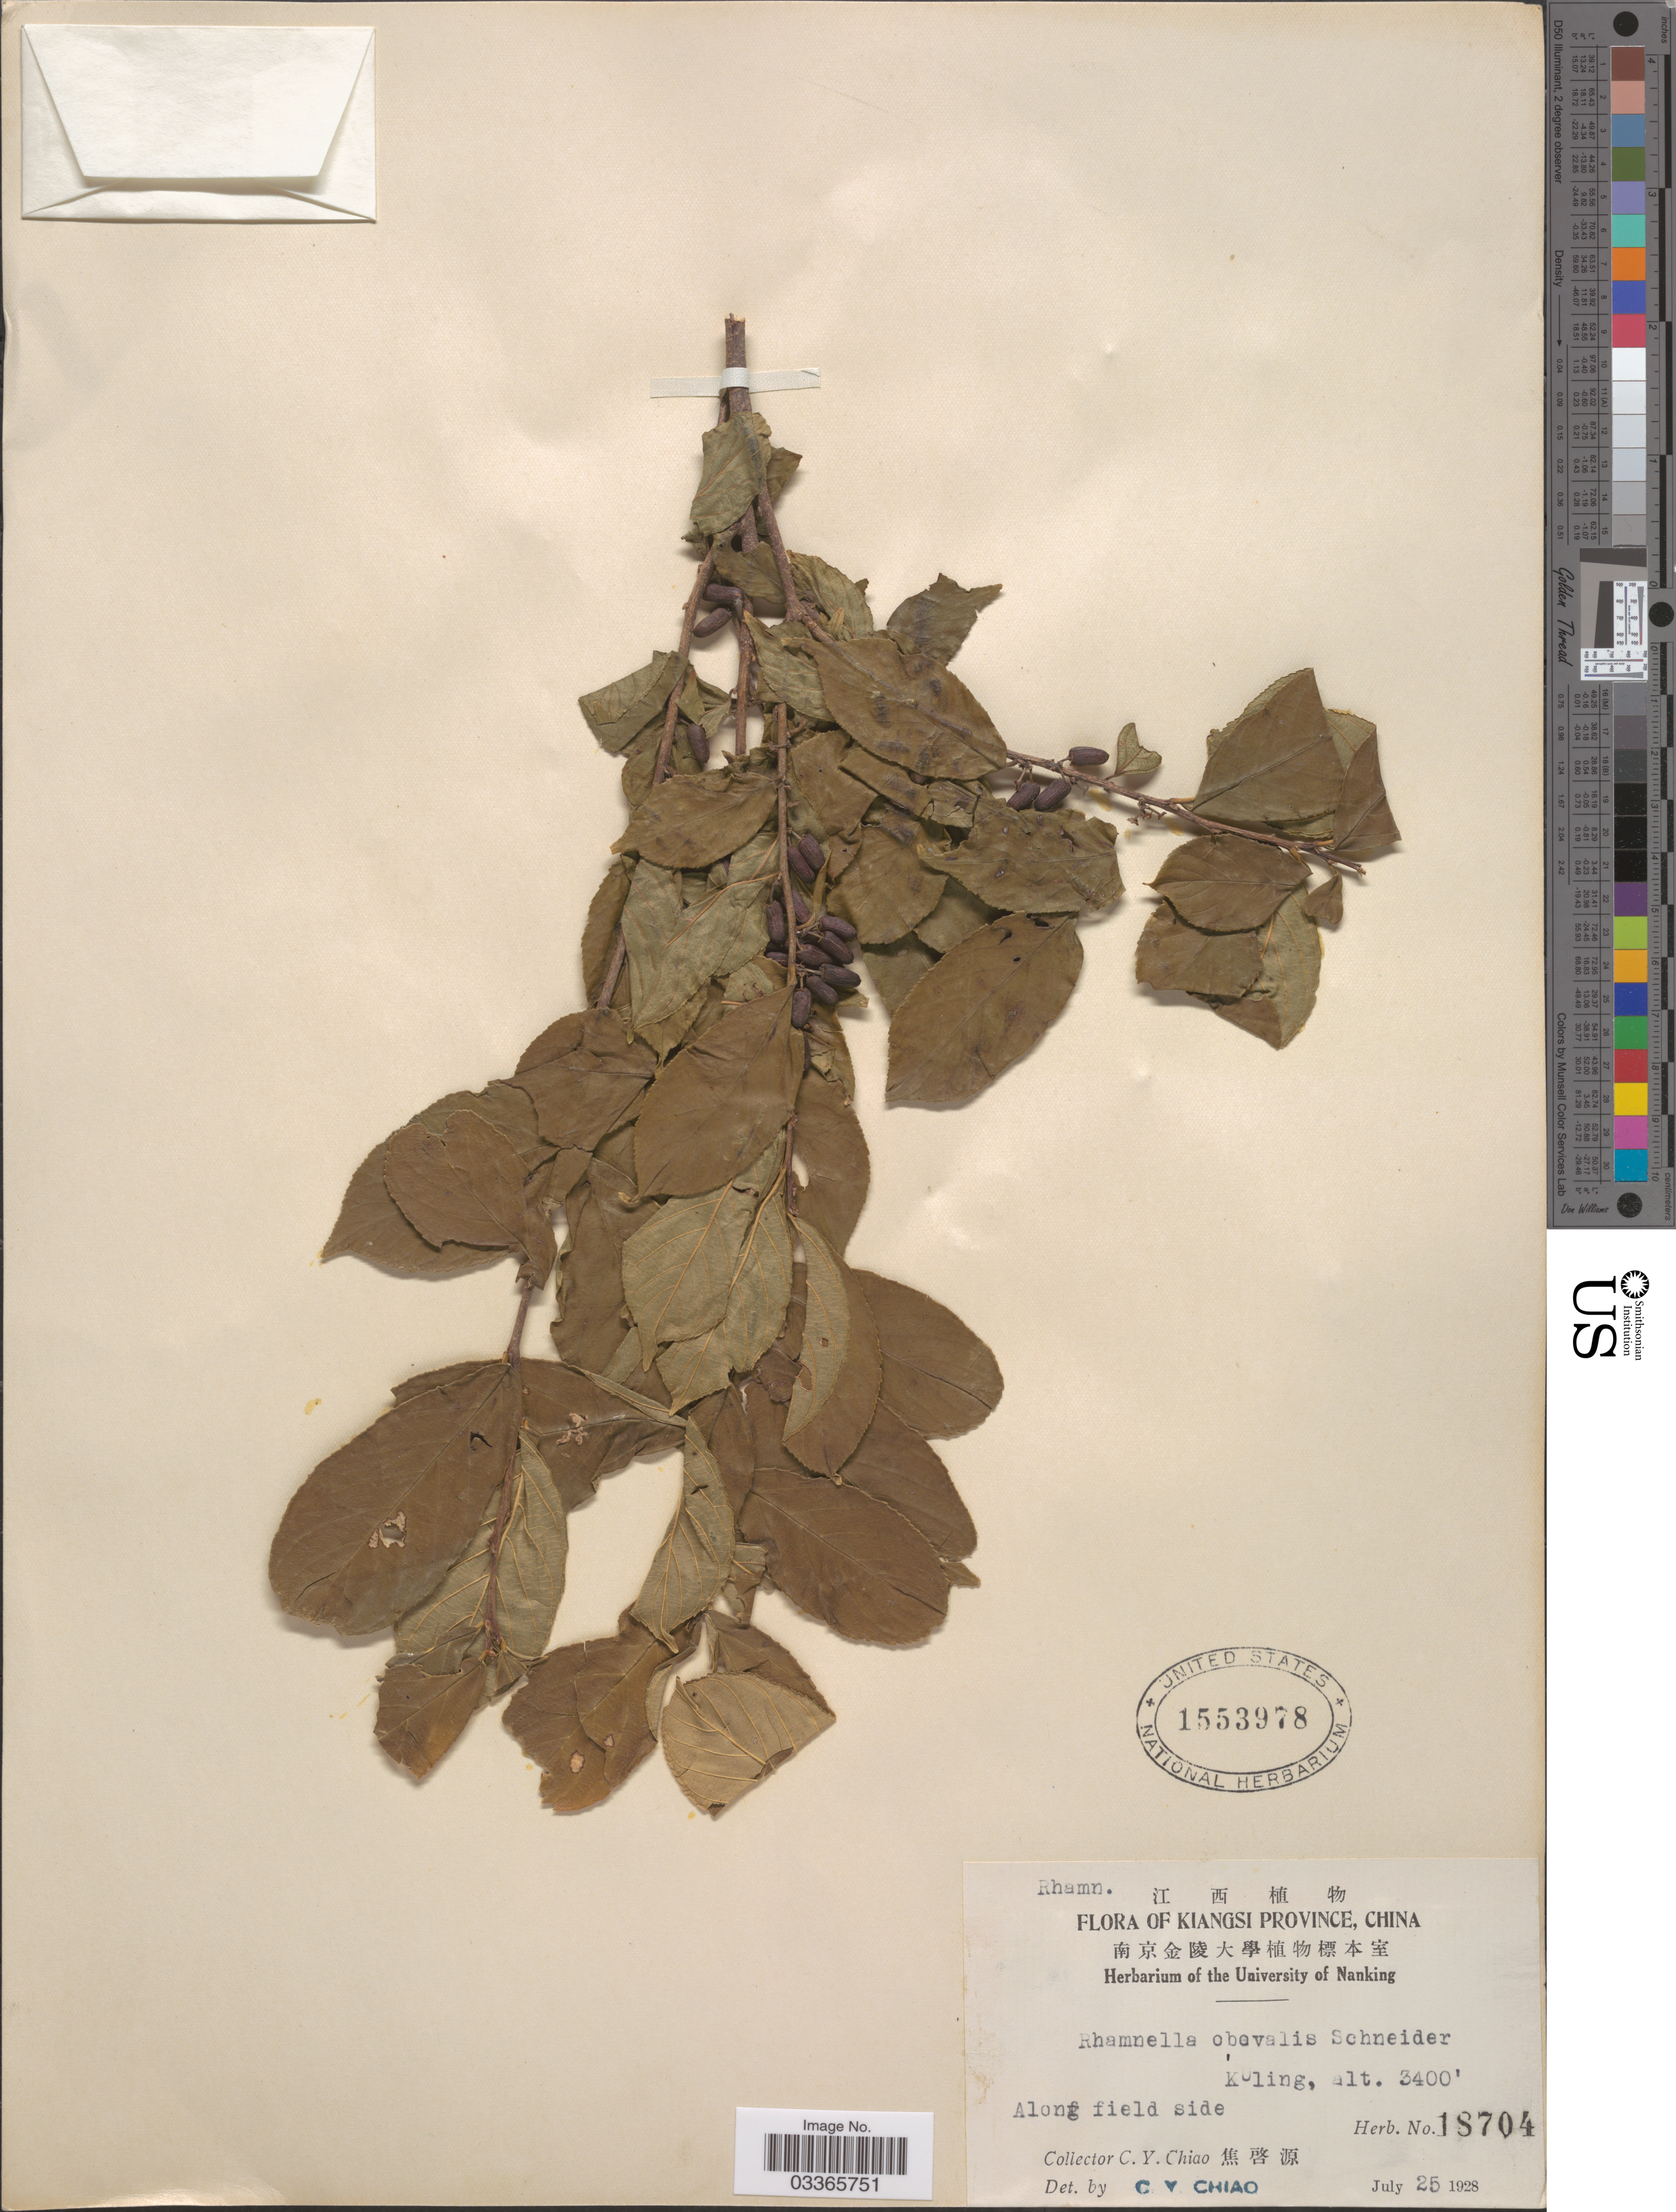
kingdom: Plantae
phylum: Tracheophyta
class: Magnoliopsida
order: Rosales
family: Rhamnaceae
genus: Rhamnella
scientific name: Rhamnella obovalis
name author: C.K. Schneid. in Sarg.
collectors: C. Y. Chiao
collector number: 18704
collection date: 1928-07-25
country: China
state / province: Jiangxi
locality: Kiangsi Province. Kuling. Along field side.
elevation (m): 1036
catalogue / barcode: US 1553978